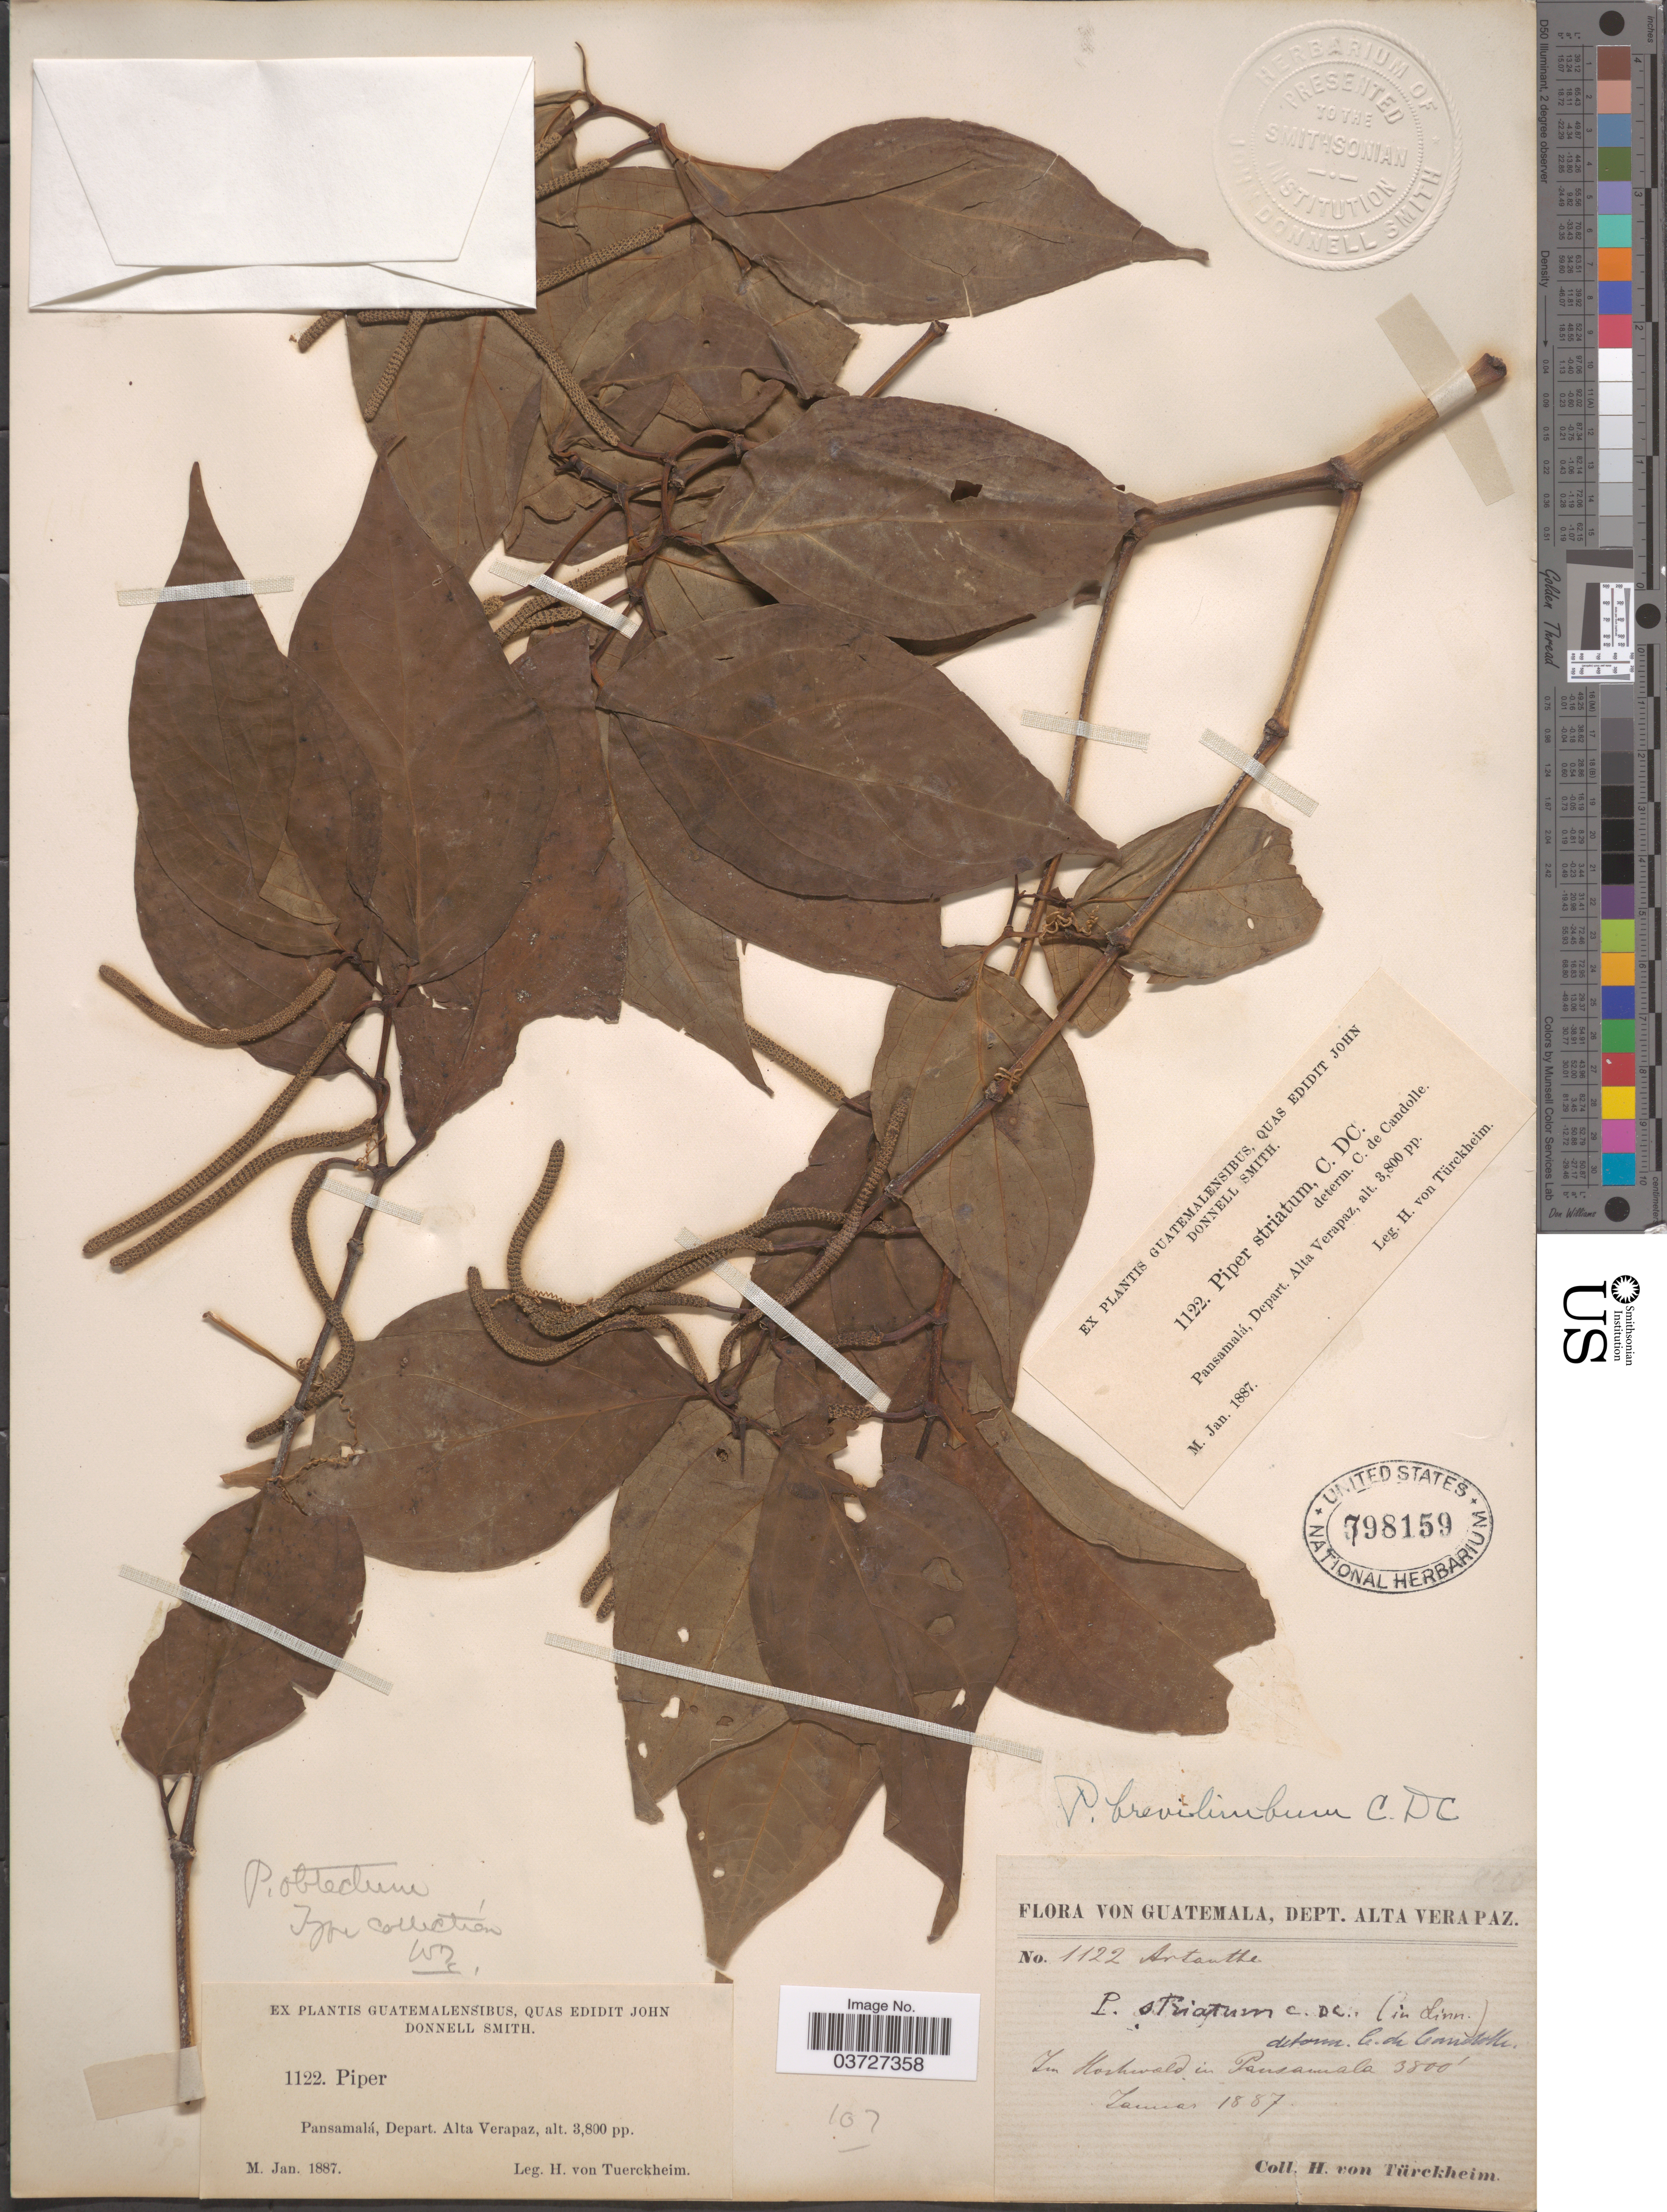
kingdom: Plantae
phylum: Tracheophyta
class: Magnoliopsida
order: Piperales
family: Piperaceae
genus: Piper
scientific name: Piper brevilimbum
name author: C. DC.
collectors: H. von Türckheim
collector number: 1122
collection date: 1887-01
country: Guatemala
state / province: Alta Verapaz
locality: Pansamalá, Depart. Alta Verapaz.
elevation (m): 1158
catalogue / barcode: US 798159